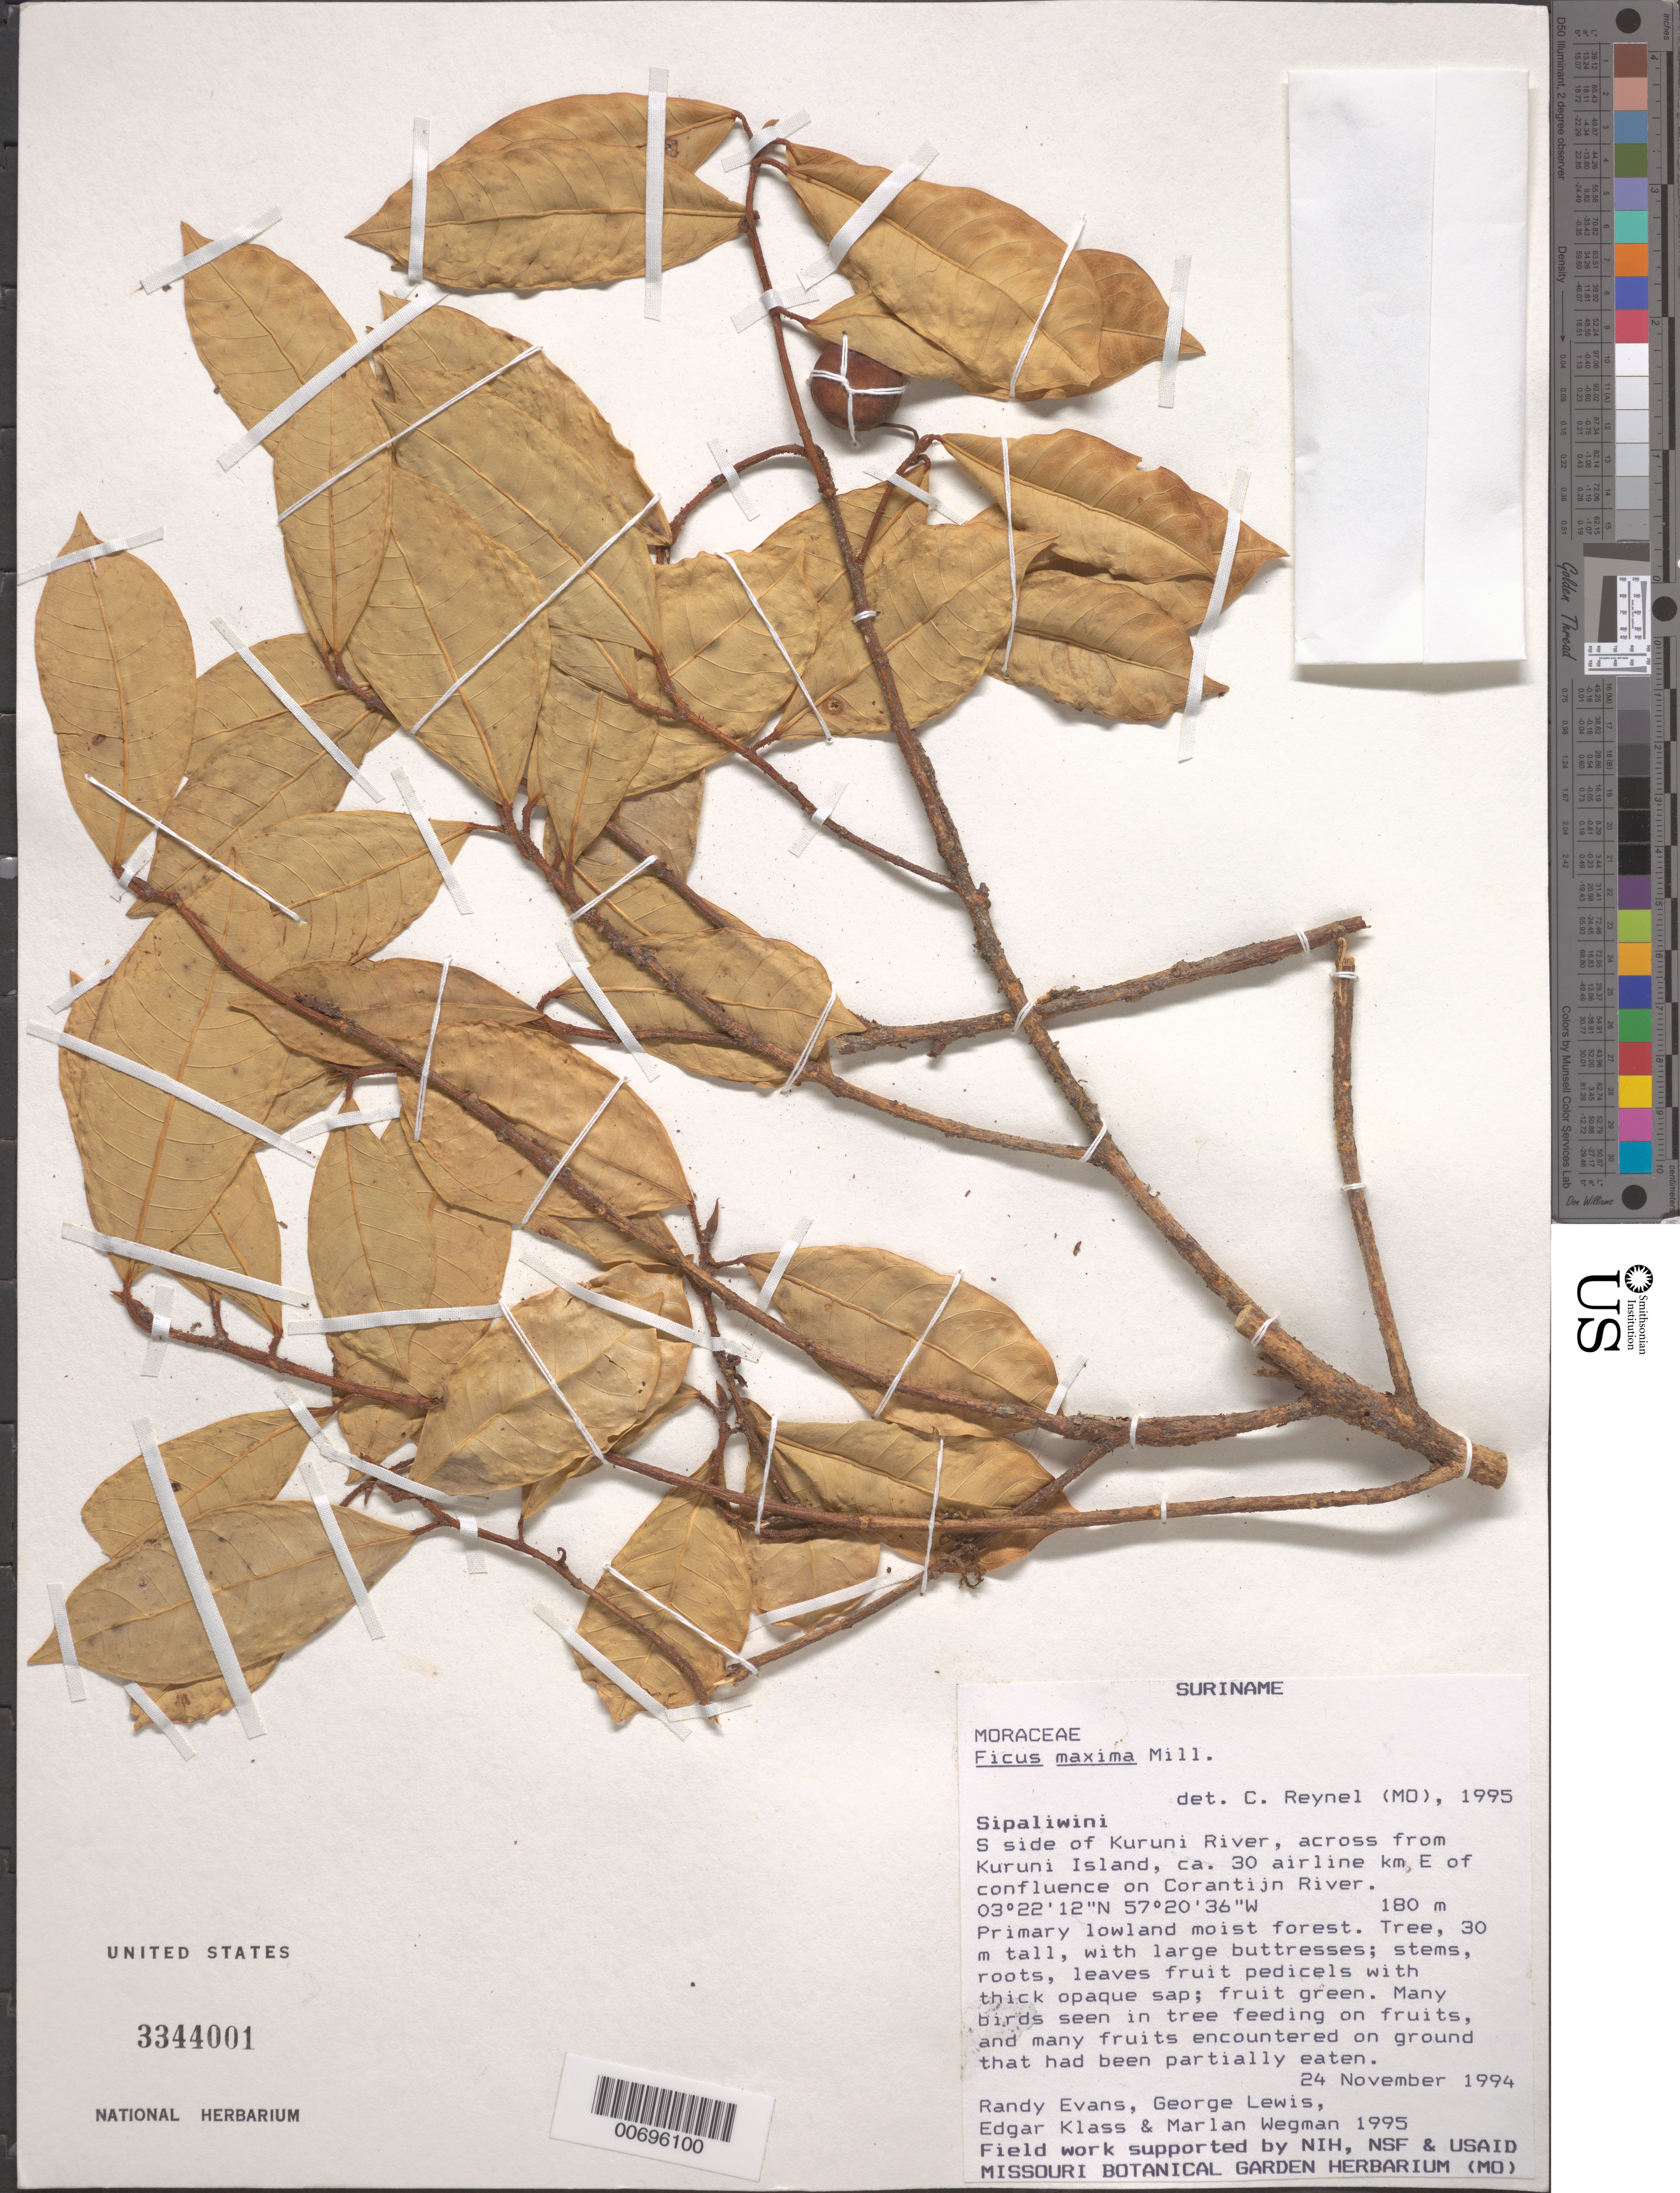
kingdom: Plantae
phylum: Tracheophyta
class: Magnoliopsida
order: Rosales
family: Moraceae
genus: Ficus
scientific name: Ficus maxima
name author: Mill.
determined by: Reynel, Carlos A., (MO), Missouri Botanical Garden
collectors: R. Evans, G. Lewis, E. Klass & M. Wegman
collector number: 1995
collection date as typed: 24-Nov-94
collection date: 1994-11-24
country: Suriname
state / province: Sipaliwini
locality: Kuruni River, S side, across from Kuruni Island, ca. 30 airline km E of confl. on Corantijn R.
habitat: Primary lowland moist forest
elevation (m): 180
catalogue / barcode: US 3344001